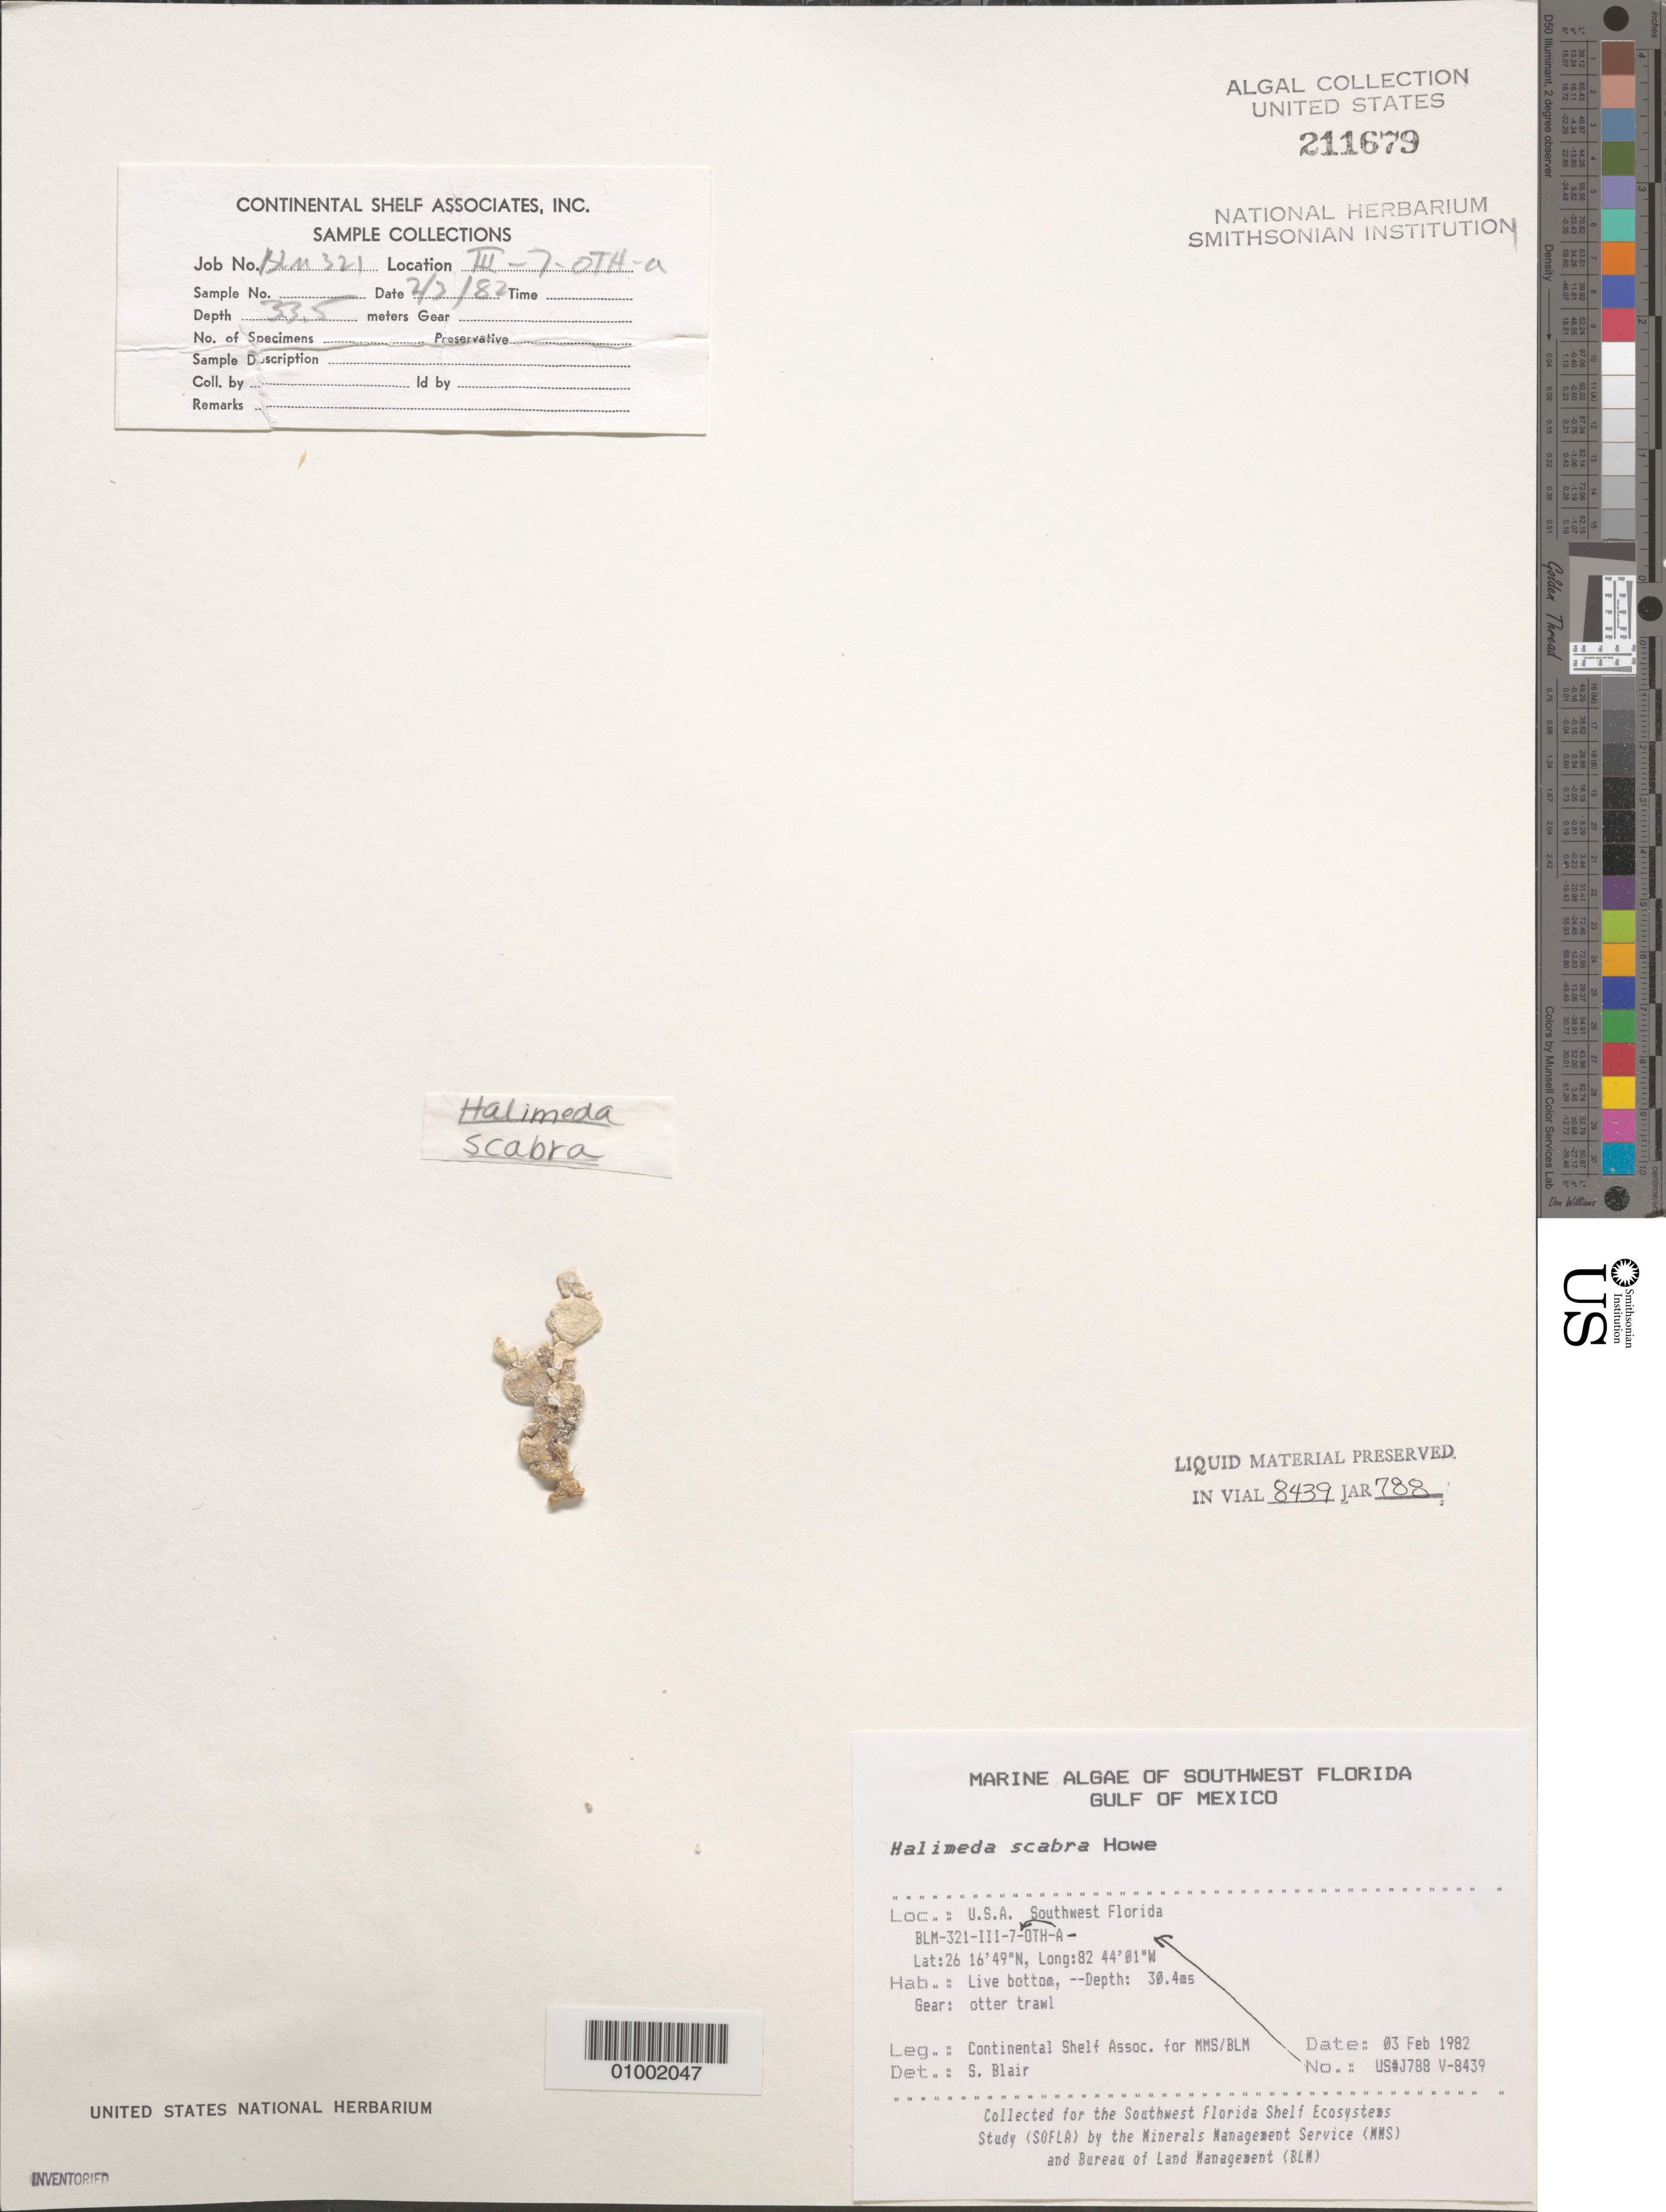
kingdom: Plantae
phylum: Chlorophyta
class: Ulvophyceae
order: Bryopsidales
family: Halimedaceae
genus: Halimeda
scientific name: Halimeda scabra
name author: M. Howe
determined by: Blair, S. M.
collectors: Continental Shelf Associates Inc.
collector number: BLM-321-III-7-A-OTH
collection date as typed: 03 Feb 1982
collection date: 1982-02-03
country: United States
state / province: Florida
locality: Gulf of Mexico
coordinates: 26 16'49"N, 82 44'01"W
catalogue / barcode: US 211679